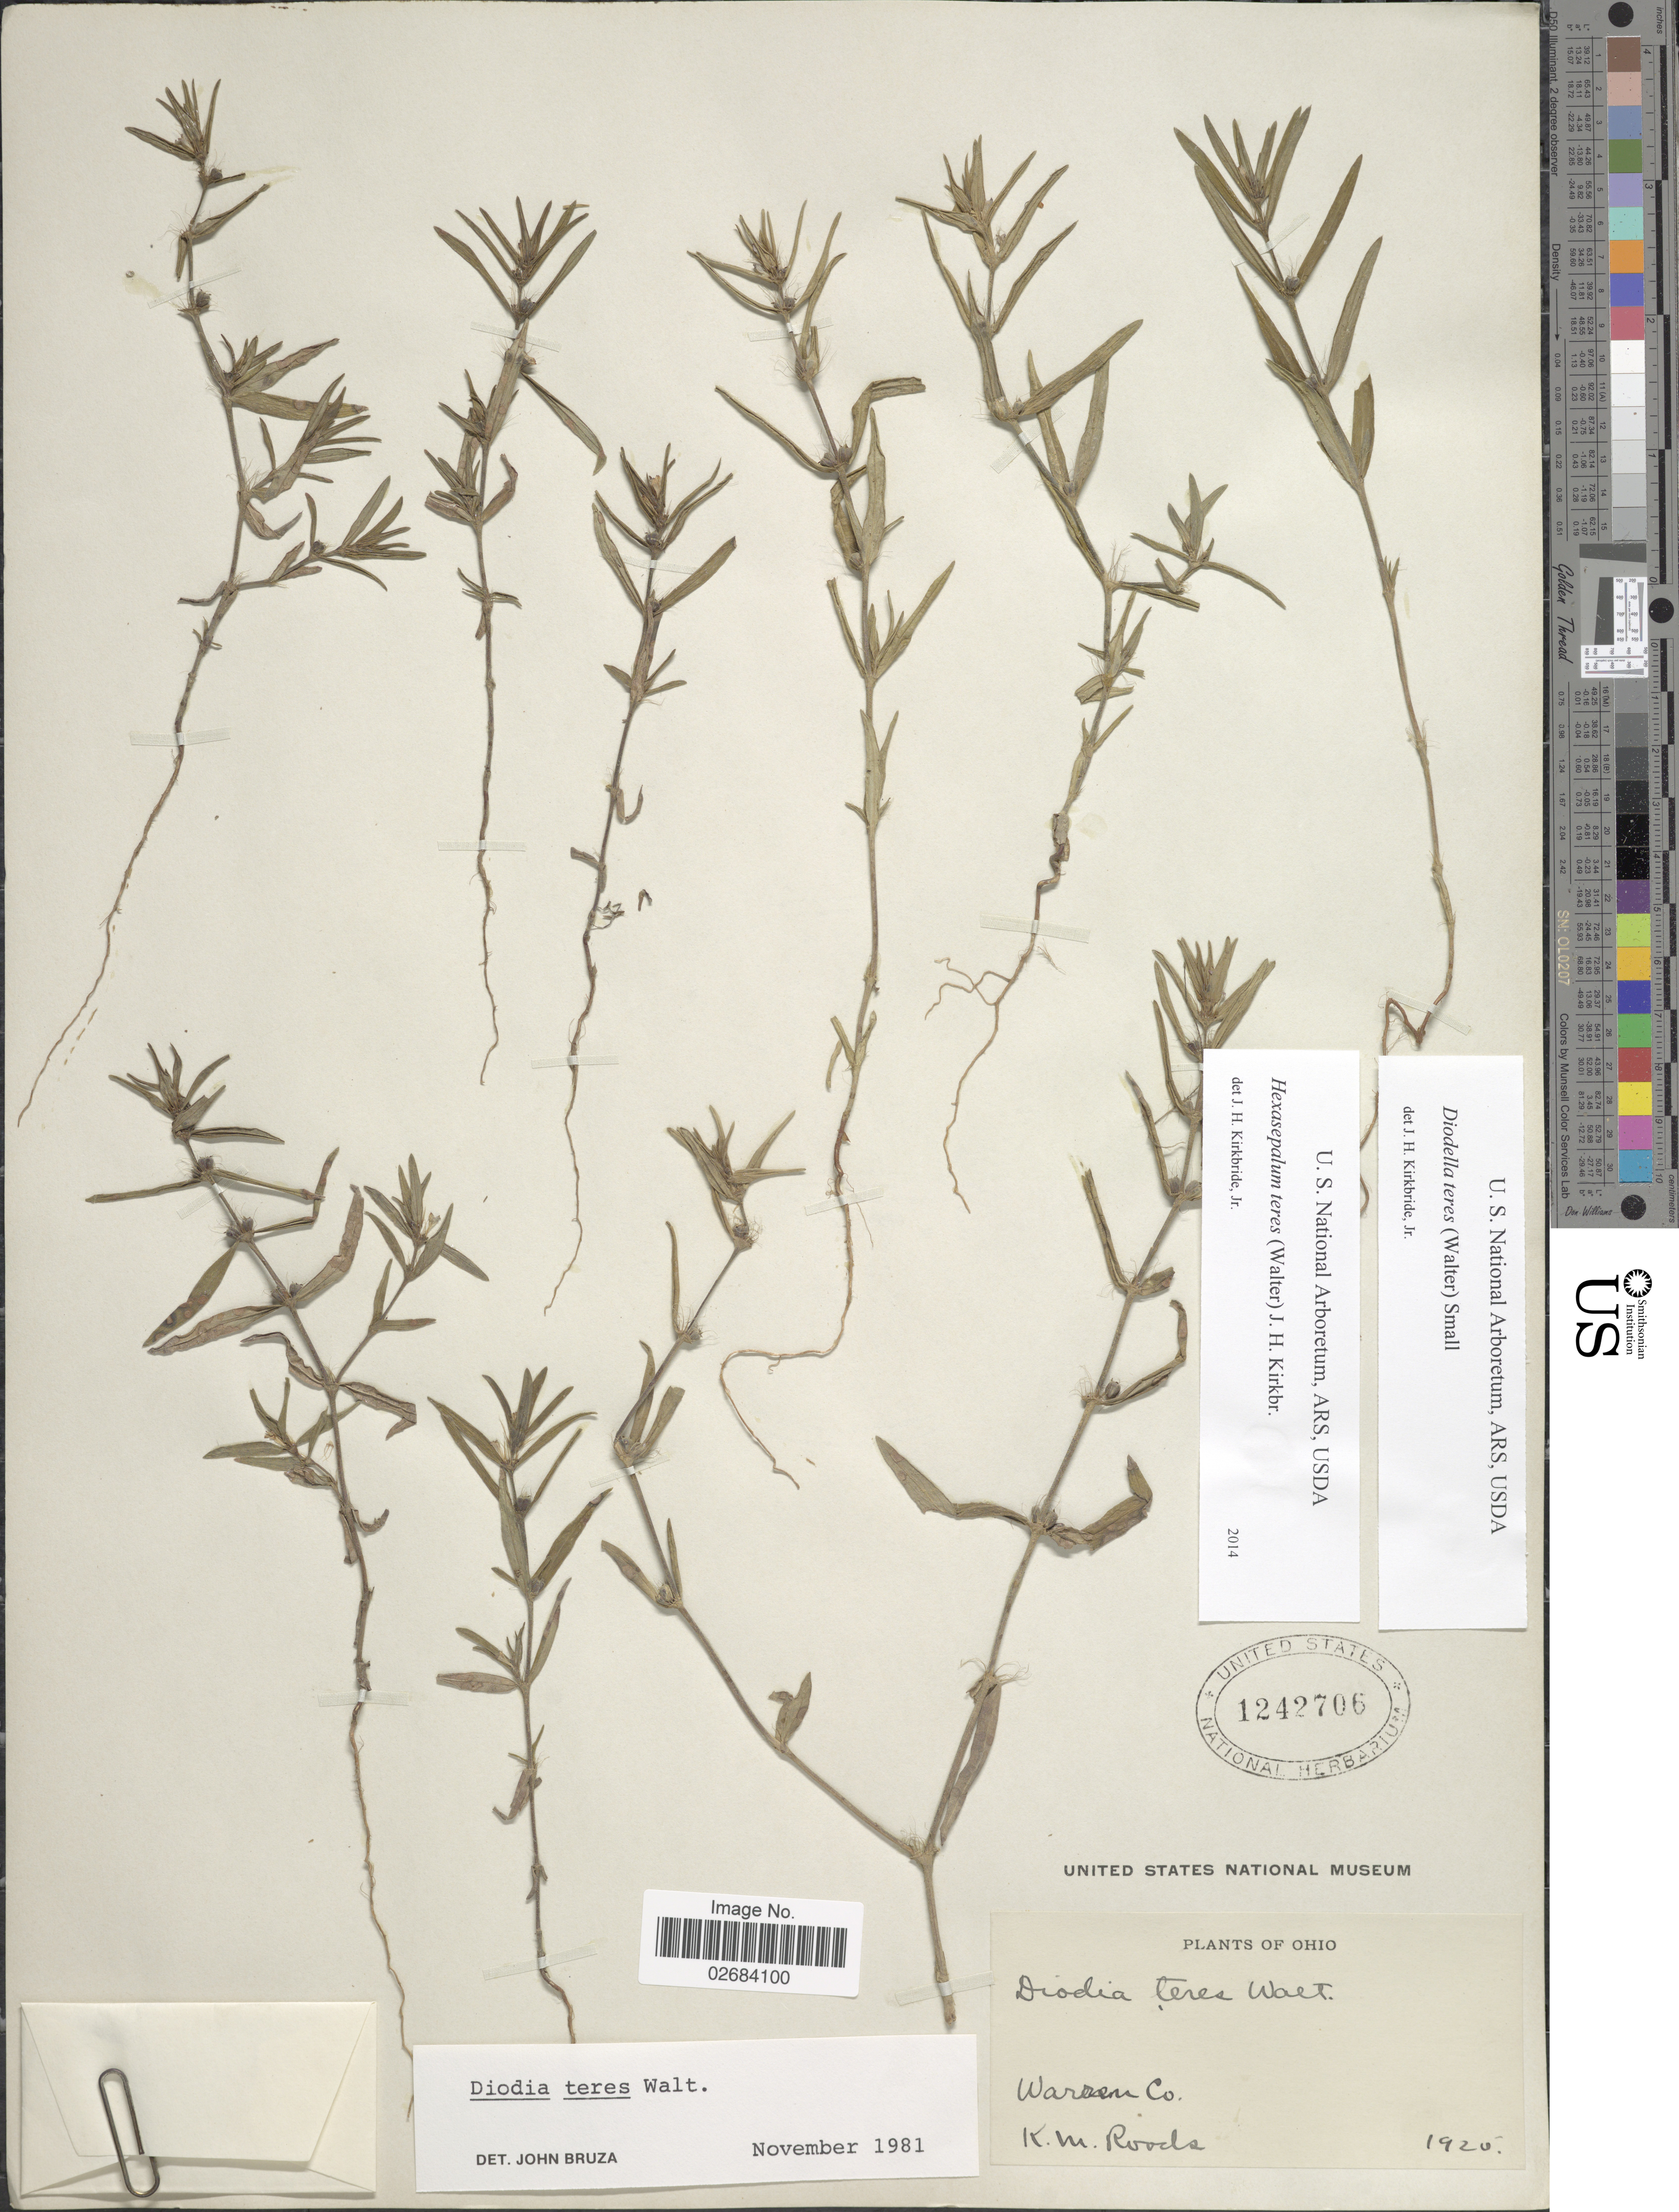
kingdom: Plantae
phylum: Tracheophyta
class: Magnoliopsida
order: Gentianales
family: Rubiaceae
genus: Diodia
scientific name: Diodia teres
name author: Walter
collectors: K. Roads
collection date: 1920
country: United States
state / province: Ohio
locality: Warren Co.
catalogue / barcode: US 1242706